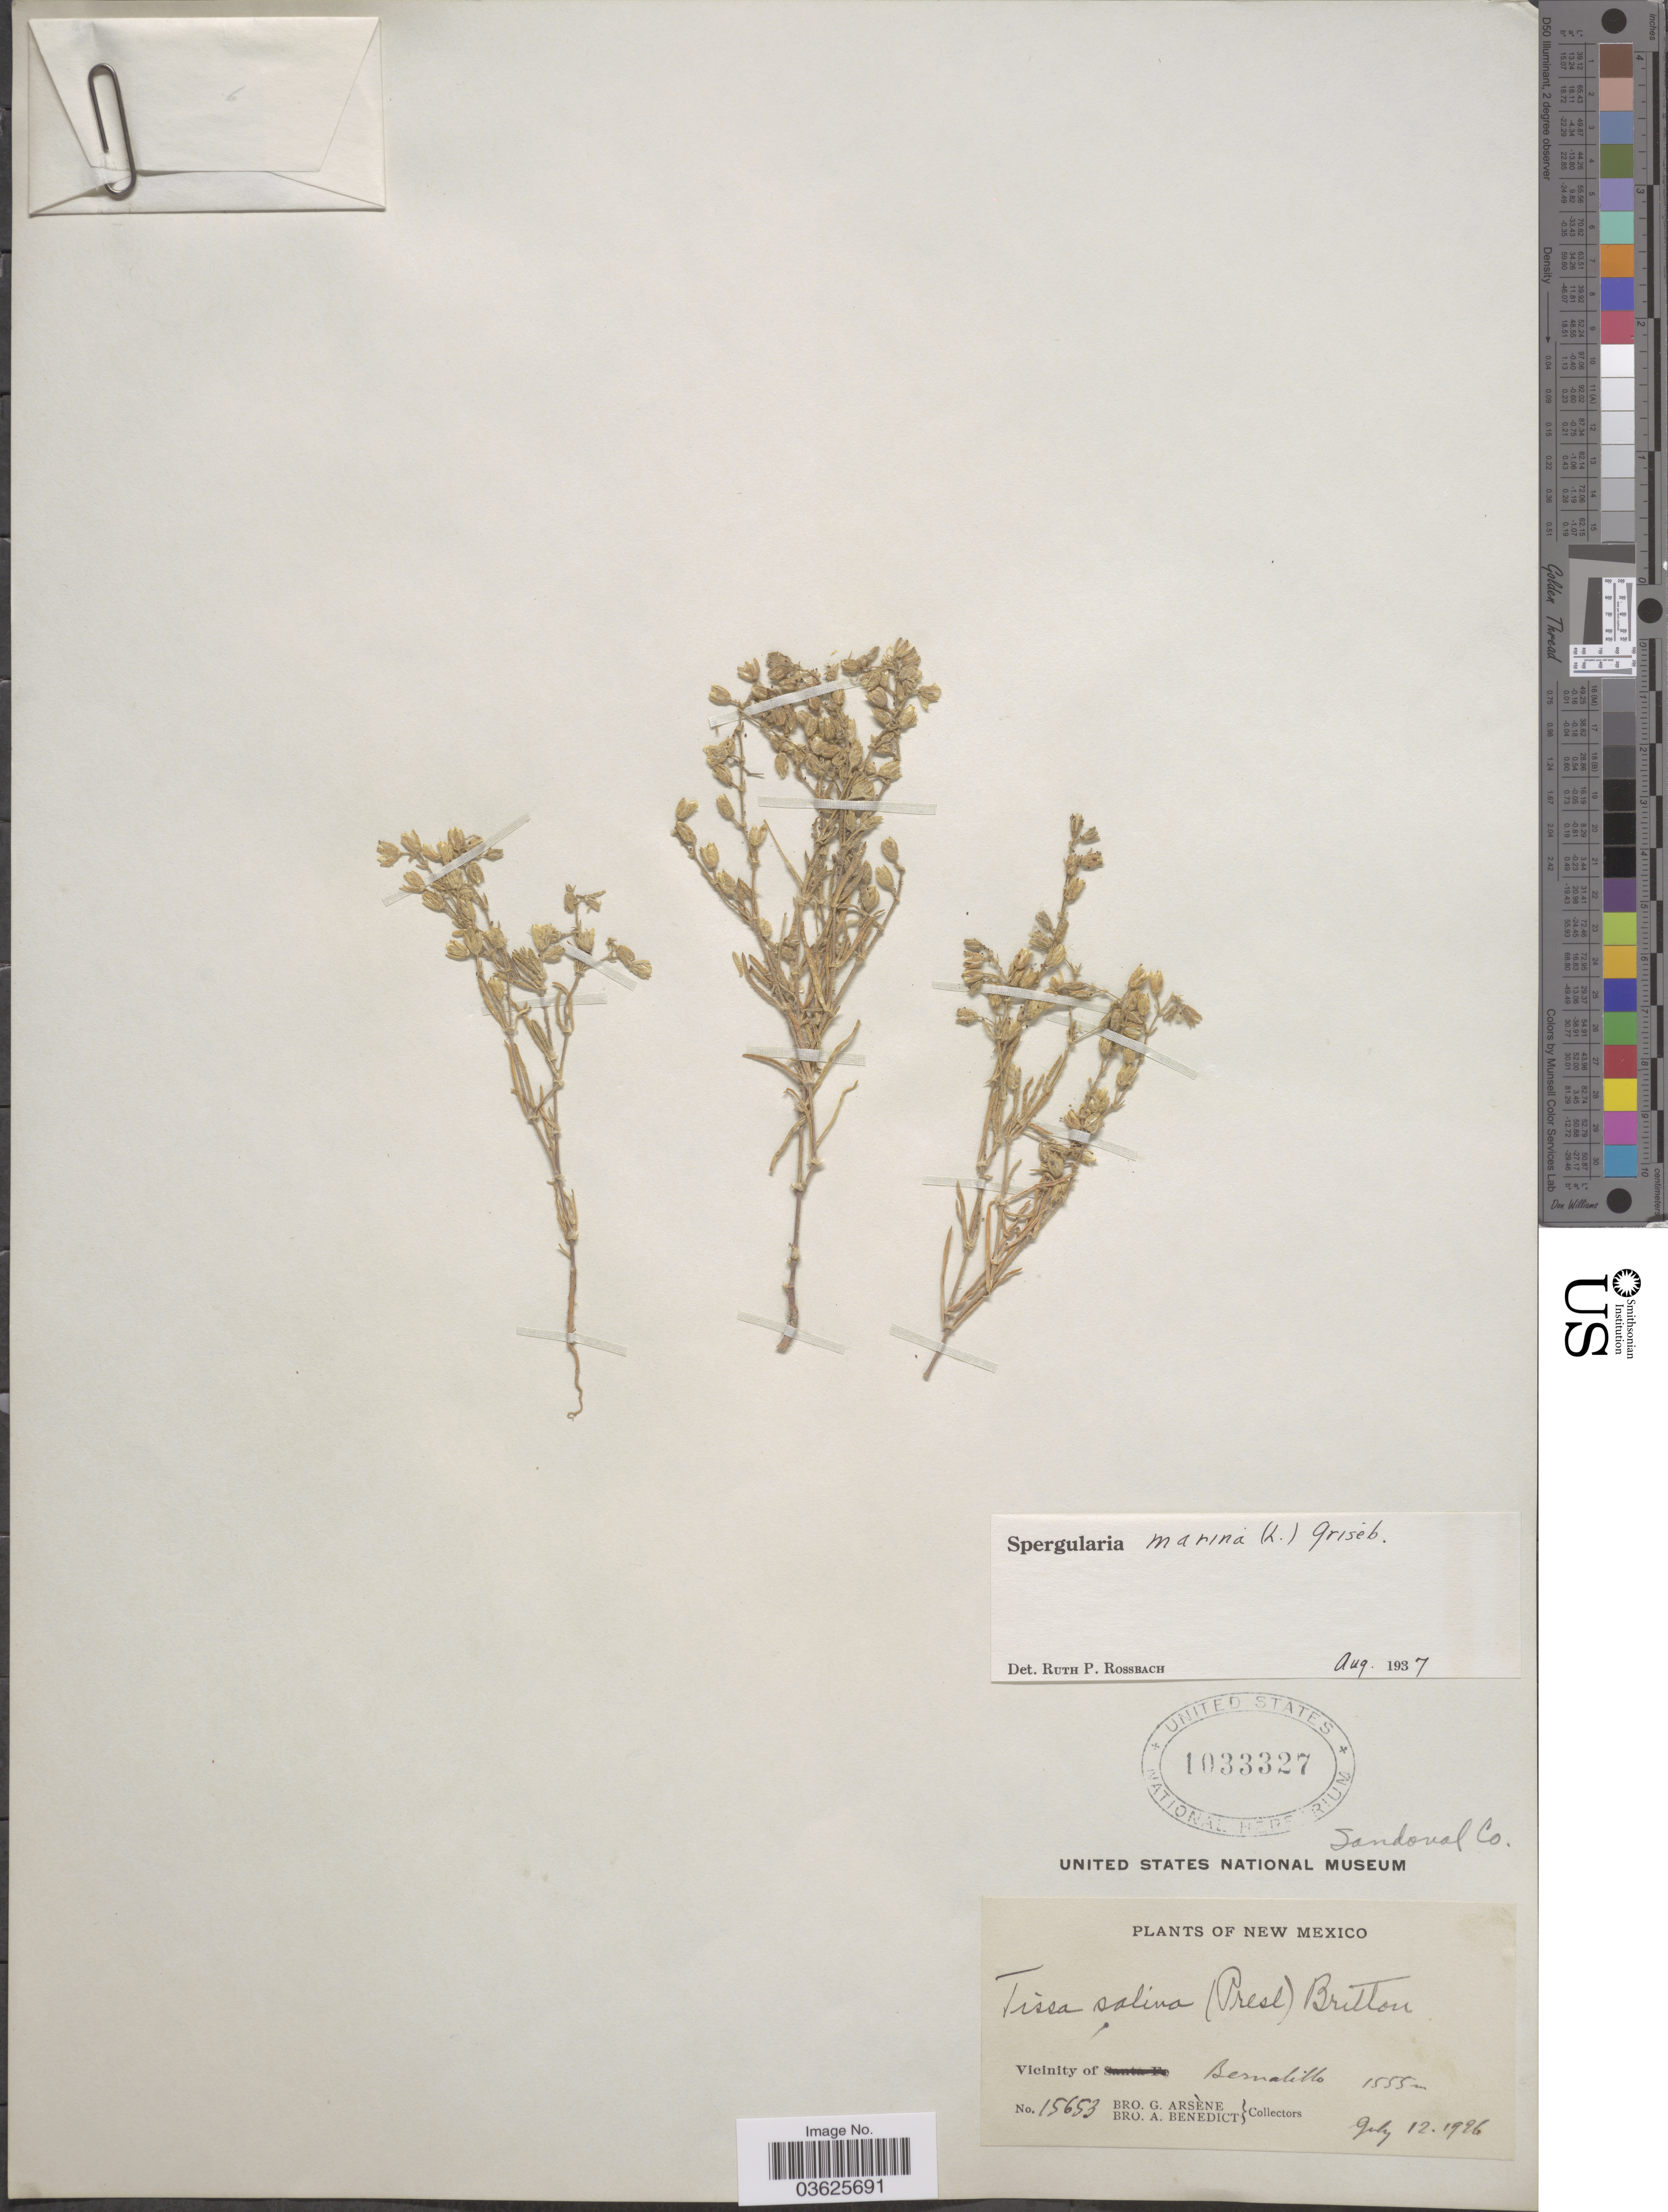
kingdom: Plantae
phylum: Tracheophyta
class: Magnoliopsida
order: Caryophyllales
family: Caryophyllaceae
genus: Spergularia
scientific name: Spergularia marina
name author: (L.) Griseb.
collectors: Bro. G. Arsène & Bro. A. Benedict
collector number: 15653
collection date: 1926-07-12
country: United States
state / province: New Mexico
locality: Vicinity of Bernadillo. Sandoval Co.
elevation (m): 1555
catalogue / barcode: US 1033327